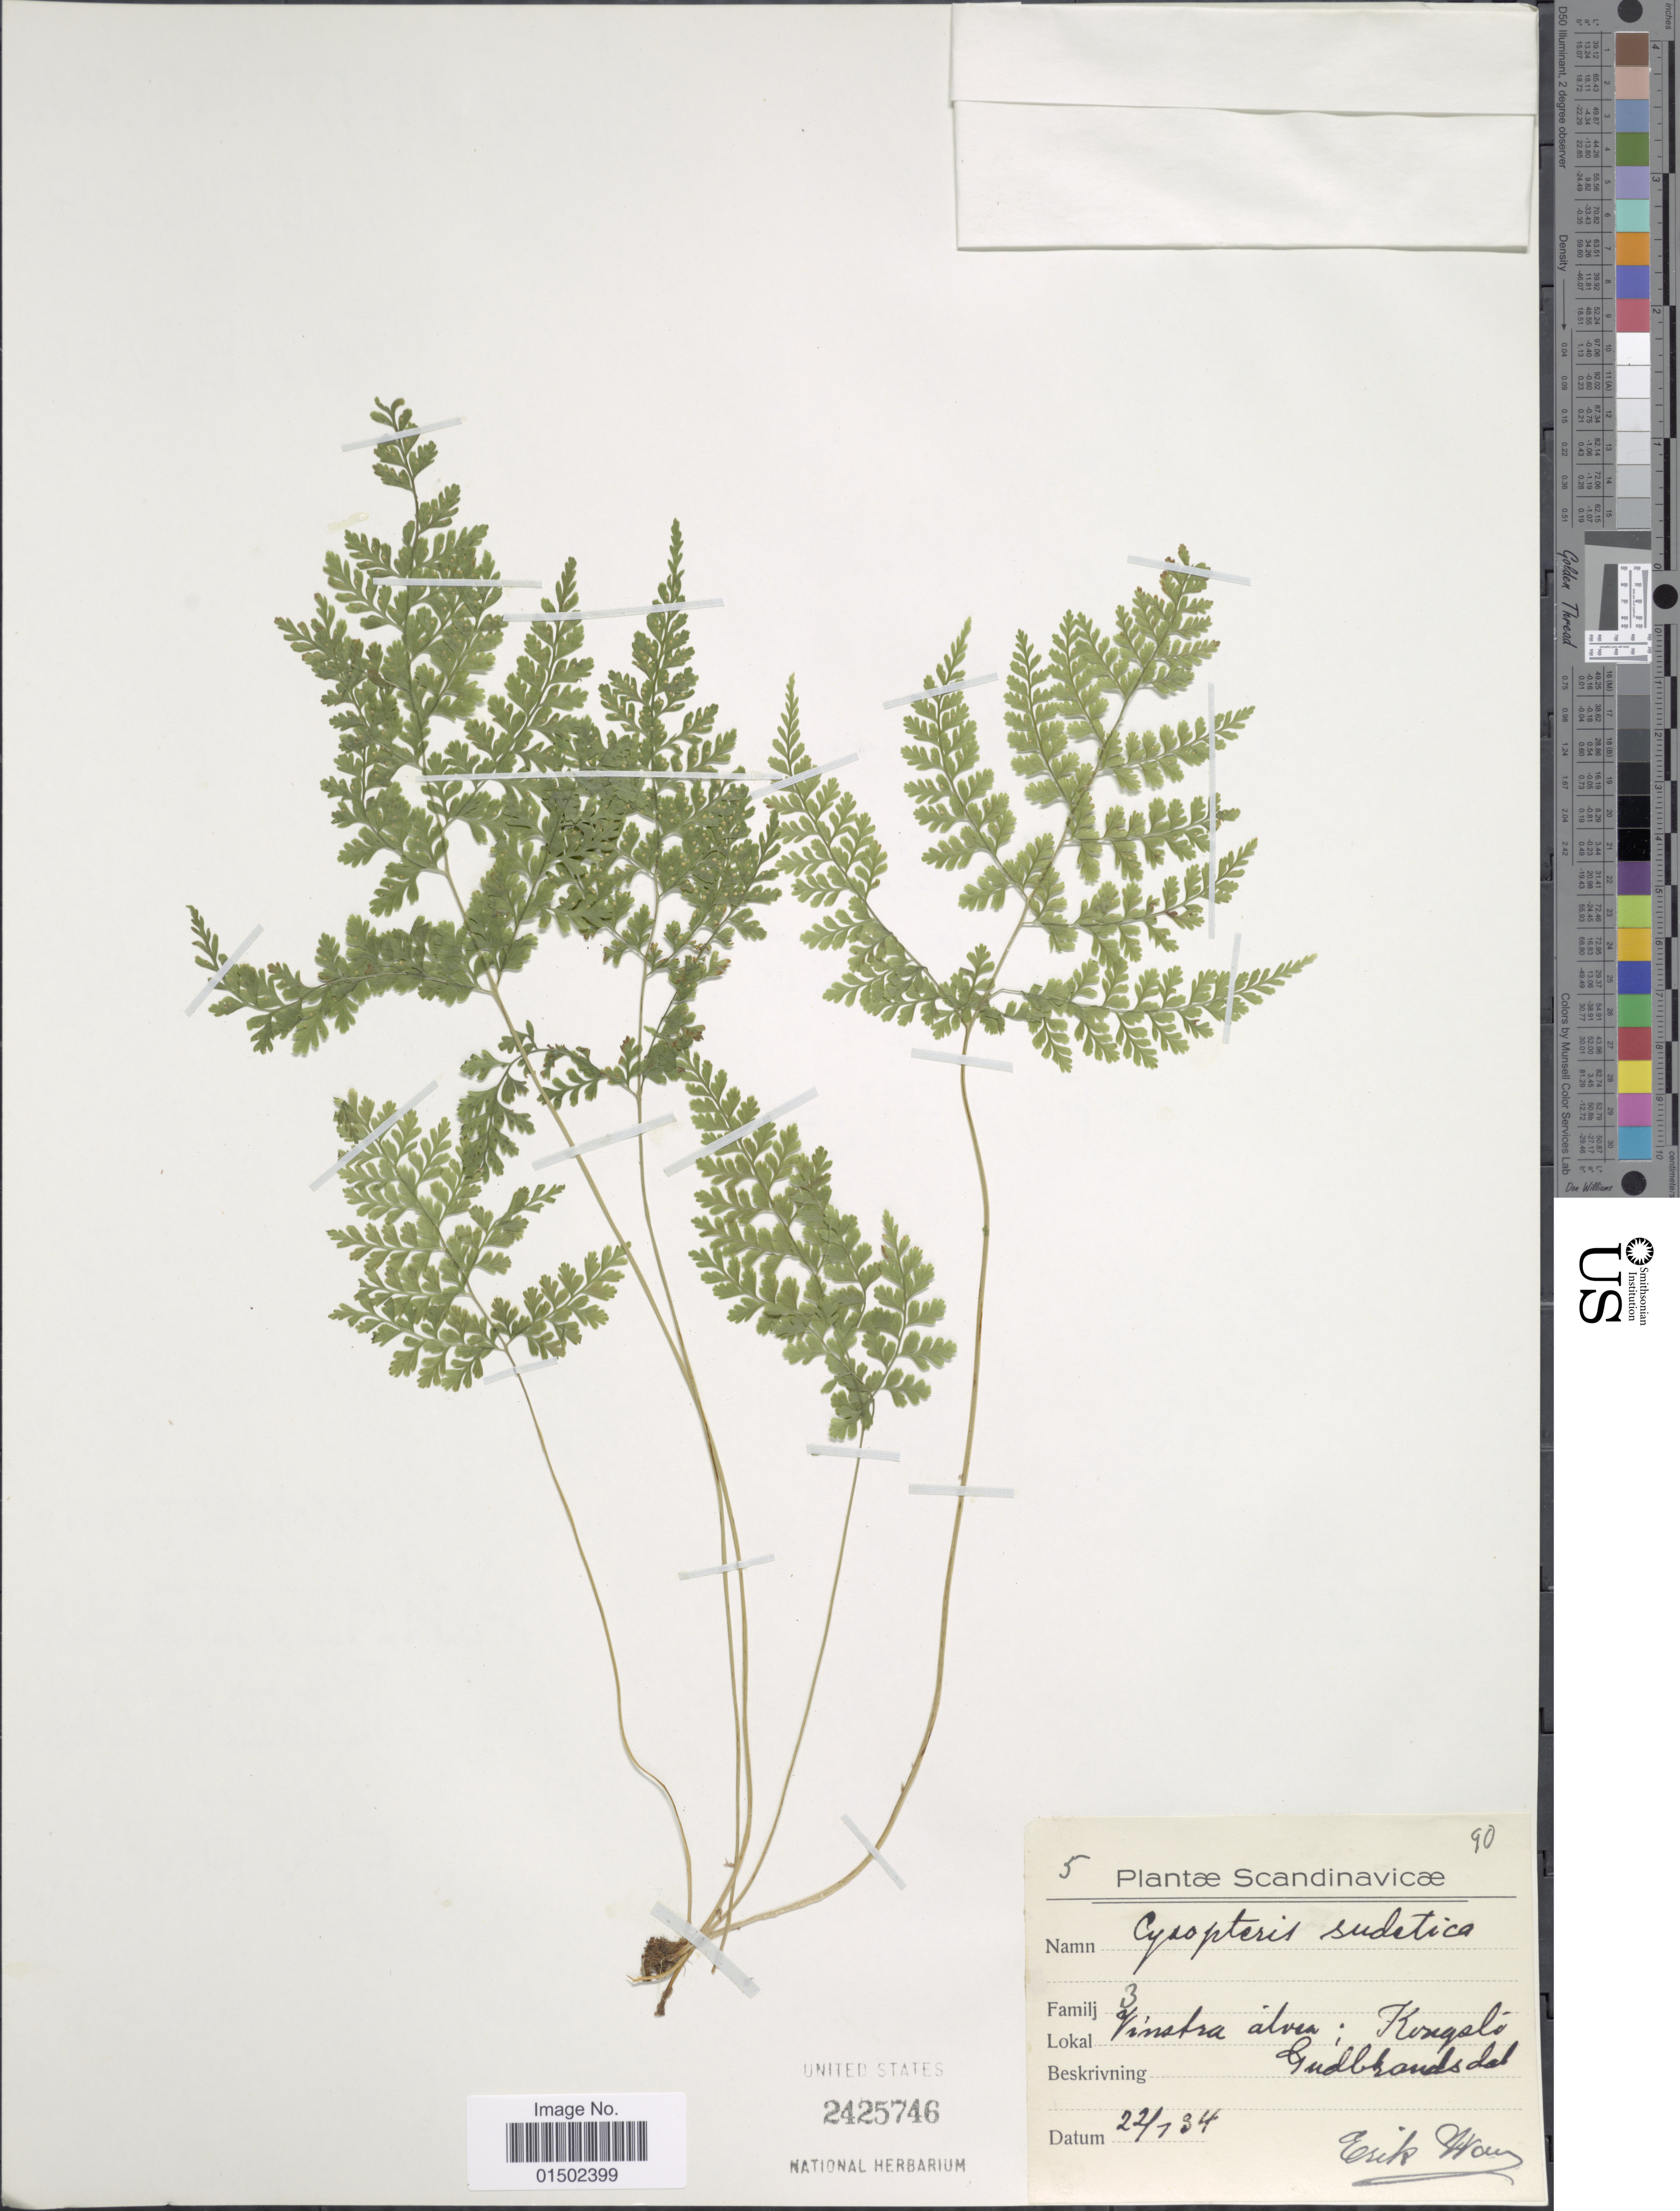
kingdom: Plantae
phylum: Tracheophyta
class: Polypodiopsida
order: Polypodiales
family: Cystopteridaceae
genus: Cystopteris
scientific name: Cystopteris sudetica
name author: A. Braun & Milde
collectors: E. Way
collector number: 5/90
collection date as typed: Transcribed d/m/y: 22/1/34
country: Norway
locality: Scandinavicae, Vinstra alvea; Kerqslo Gudbrandsdalen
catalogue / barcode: US 2425746